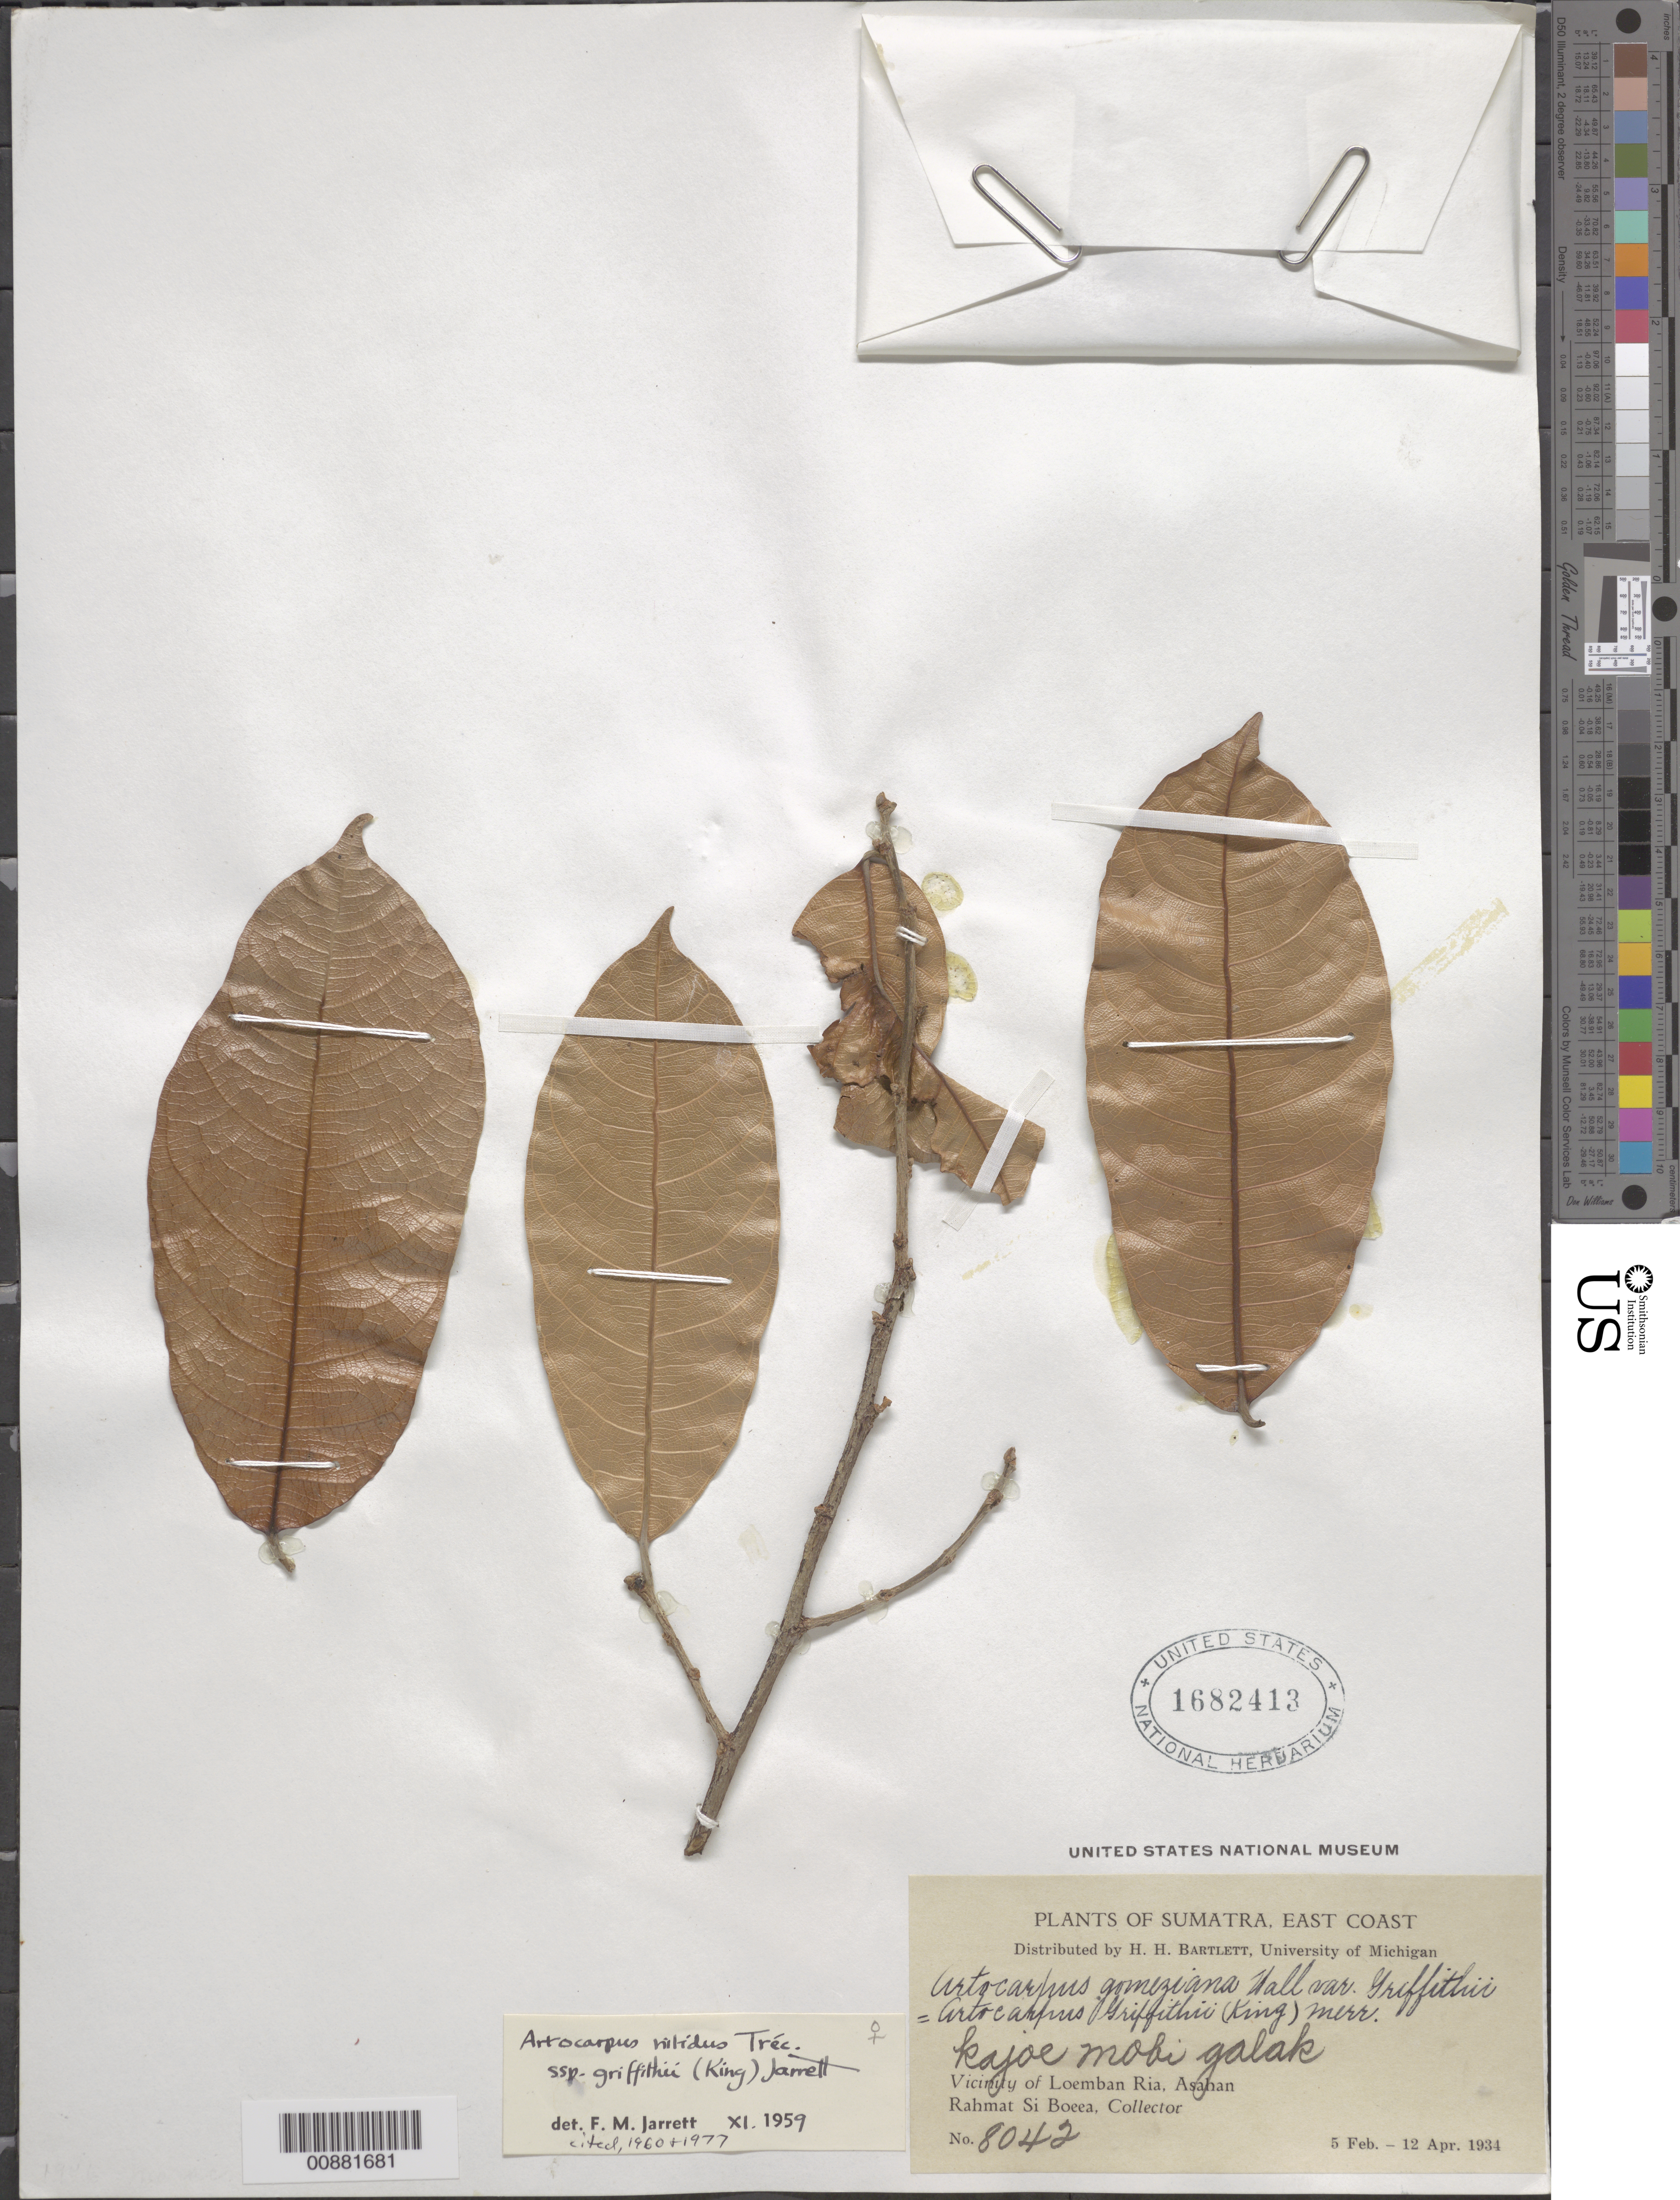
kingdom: Plantae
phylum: Tracheophyta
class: Magnoliopsida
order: Rosales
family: Moraceae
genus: Artocarpus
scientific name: Artocarpus nitidus subsp. griffithii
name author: (King) F.M. Jarrett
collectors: Rahmat Si Boeea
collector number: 8042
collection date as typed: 05 Feb 1934 to 12 Apr 1934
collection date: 1934-02-05/1934-04-12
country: Indonesia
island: Sumatra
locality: E Coast, vicinity of Loemban Ria, Asahan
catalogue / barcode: US 1682413